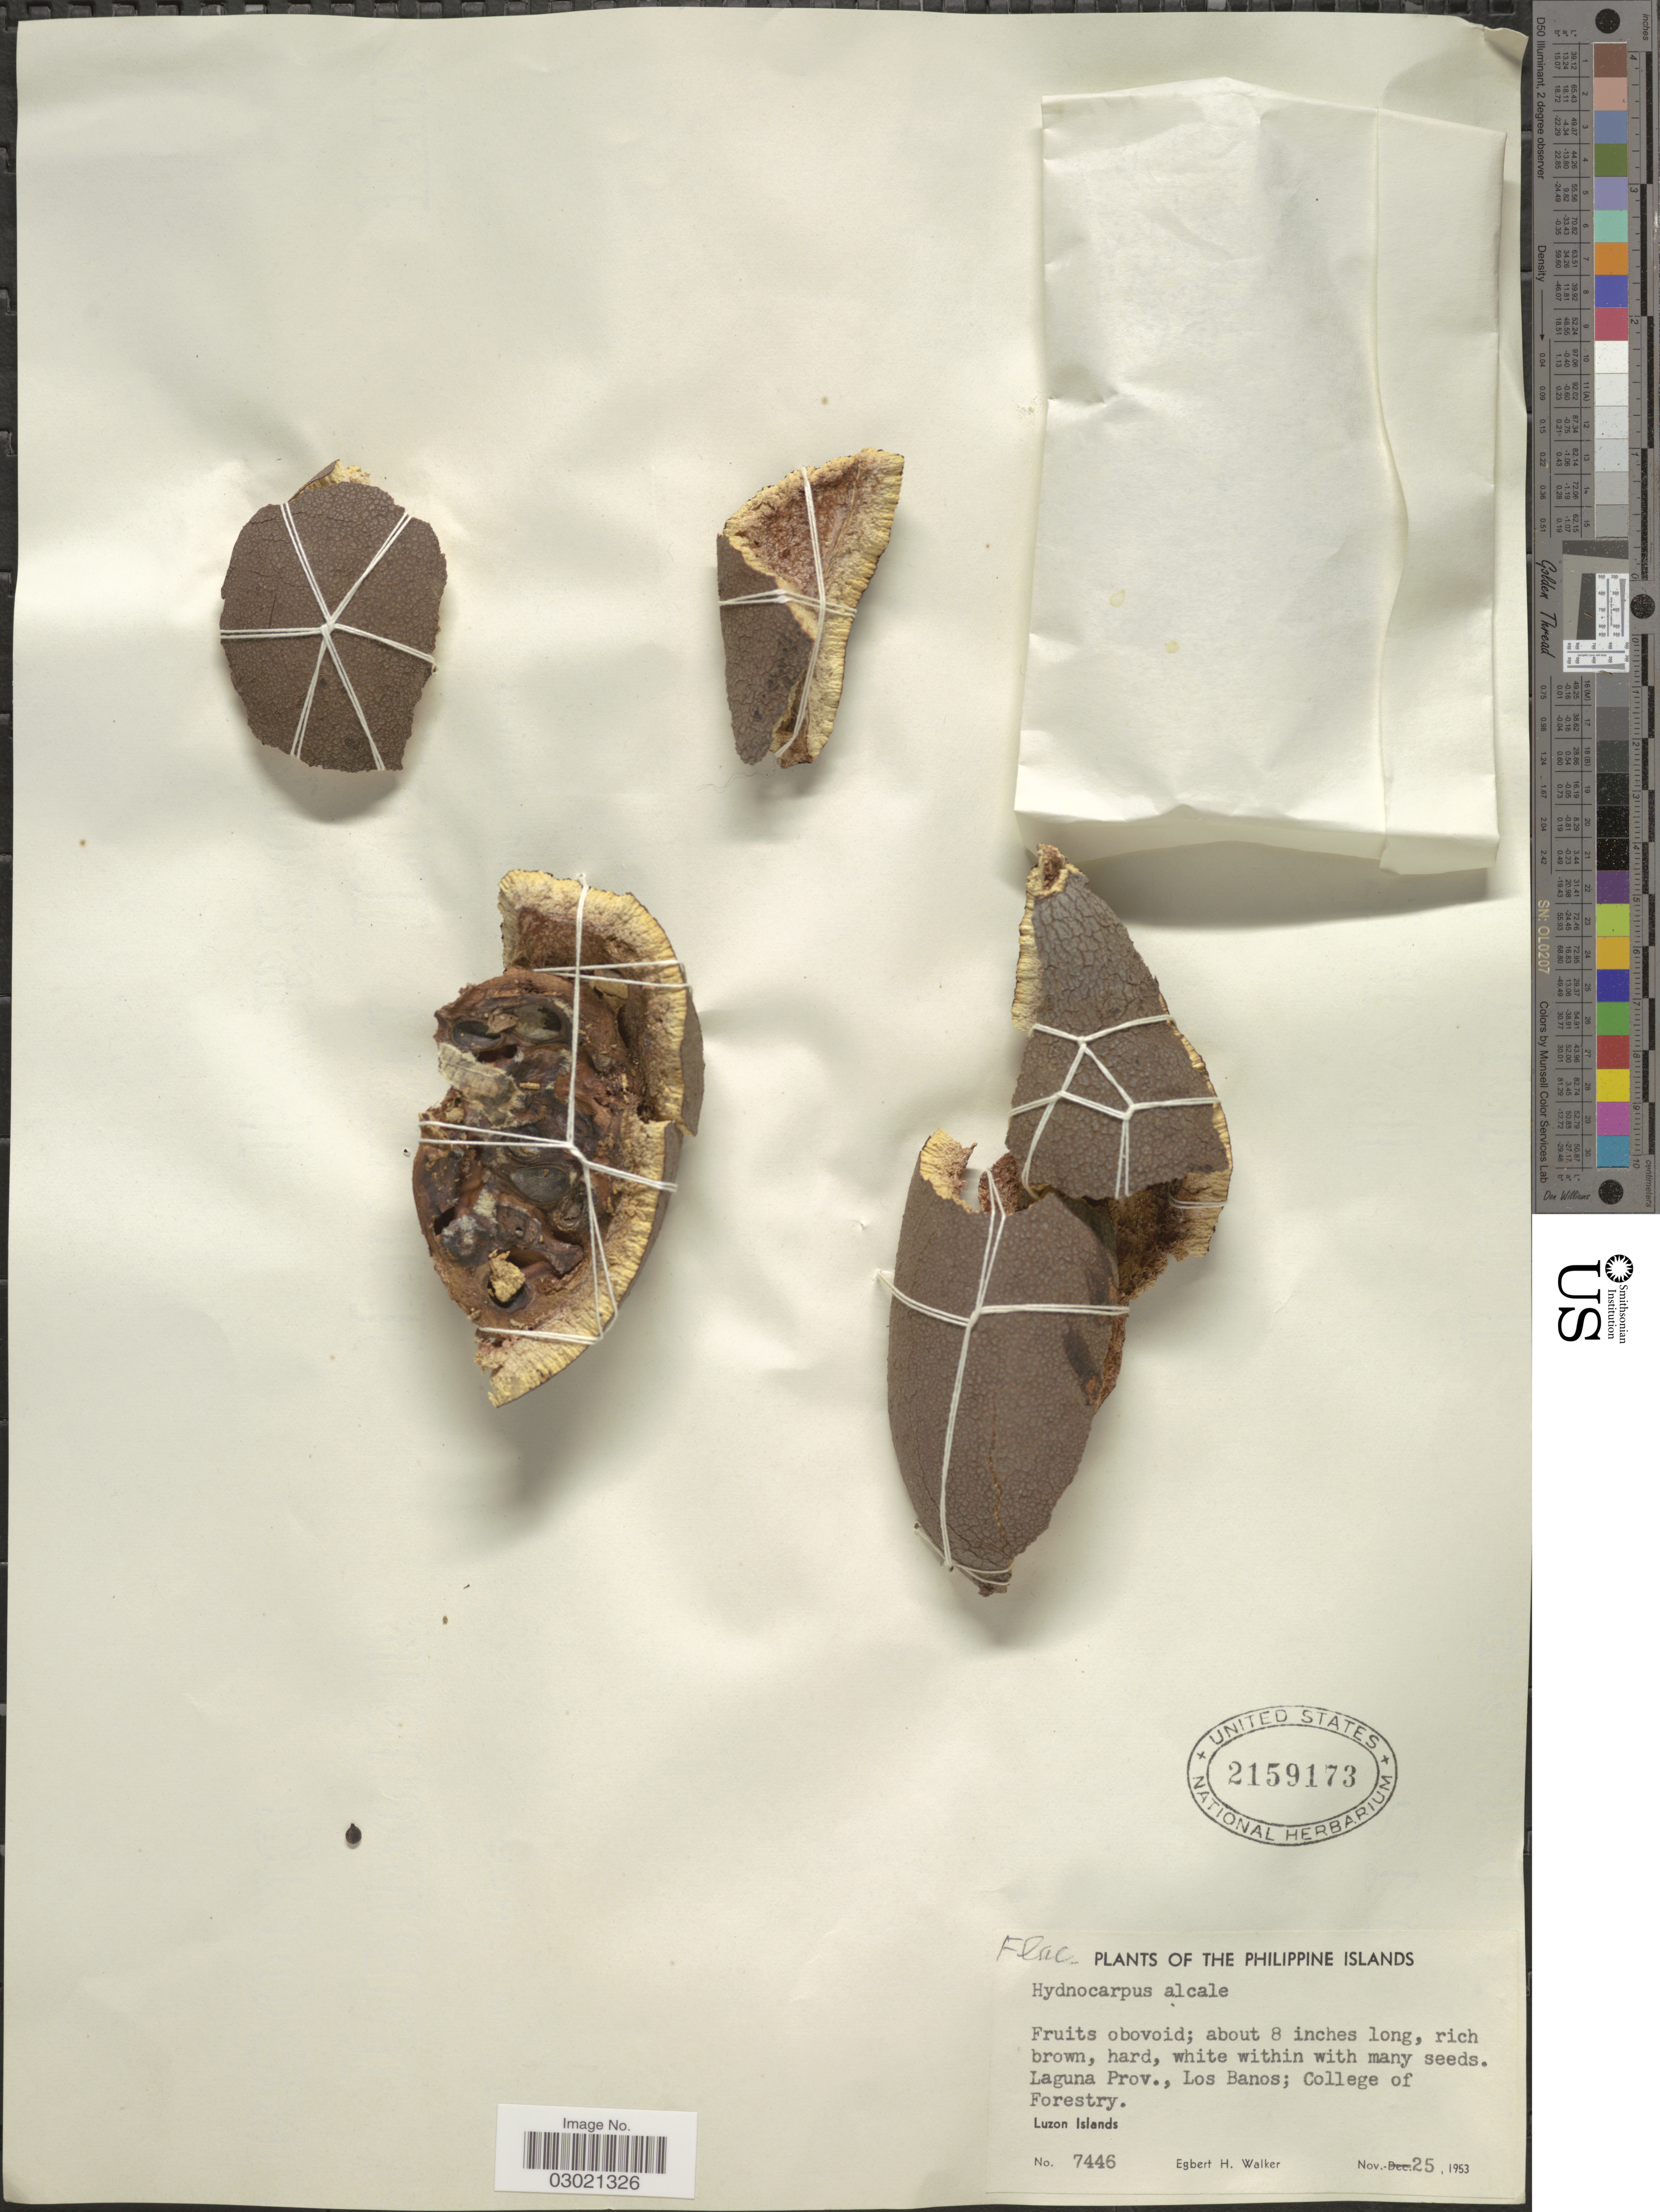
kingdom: Plantae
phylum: Tracheophyta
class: Magnoliopsida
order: Malpighiales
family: Achariaceae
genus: Hydnocarpus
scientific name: Hydnocarpus alcalae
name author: C. DC.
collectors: E. H. Walker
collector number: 7446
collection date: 1953-11-25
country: Philippines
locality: Laguna Prov., Los Banos; College of Forestry. Luzon Islands.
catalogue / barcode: US 2159173